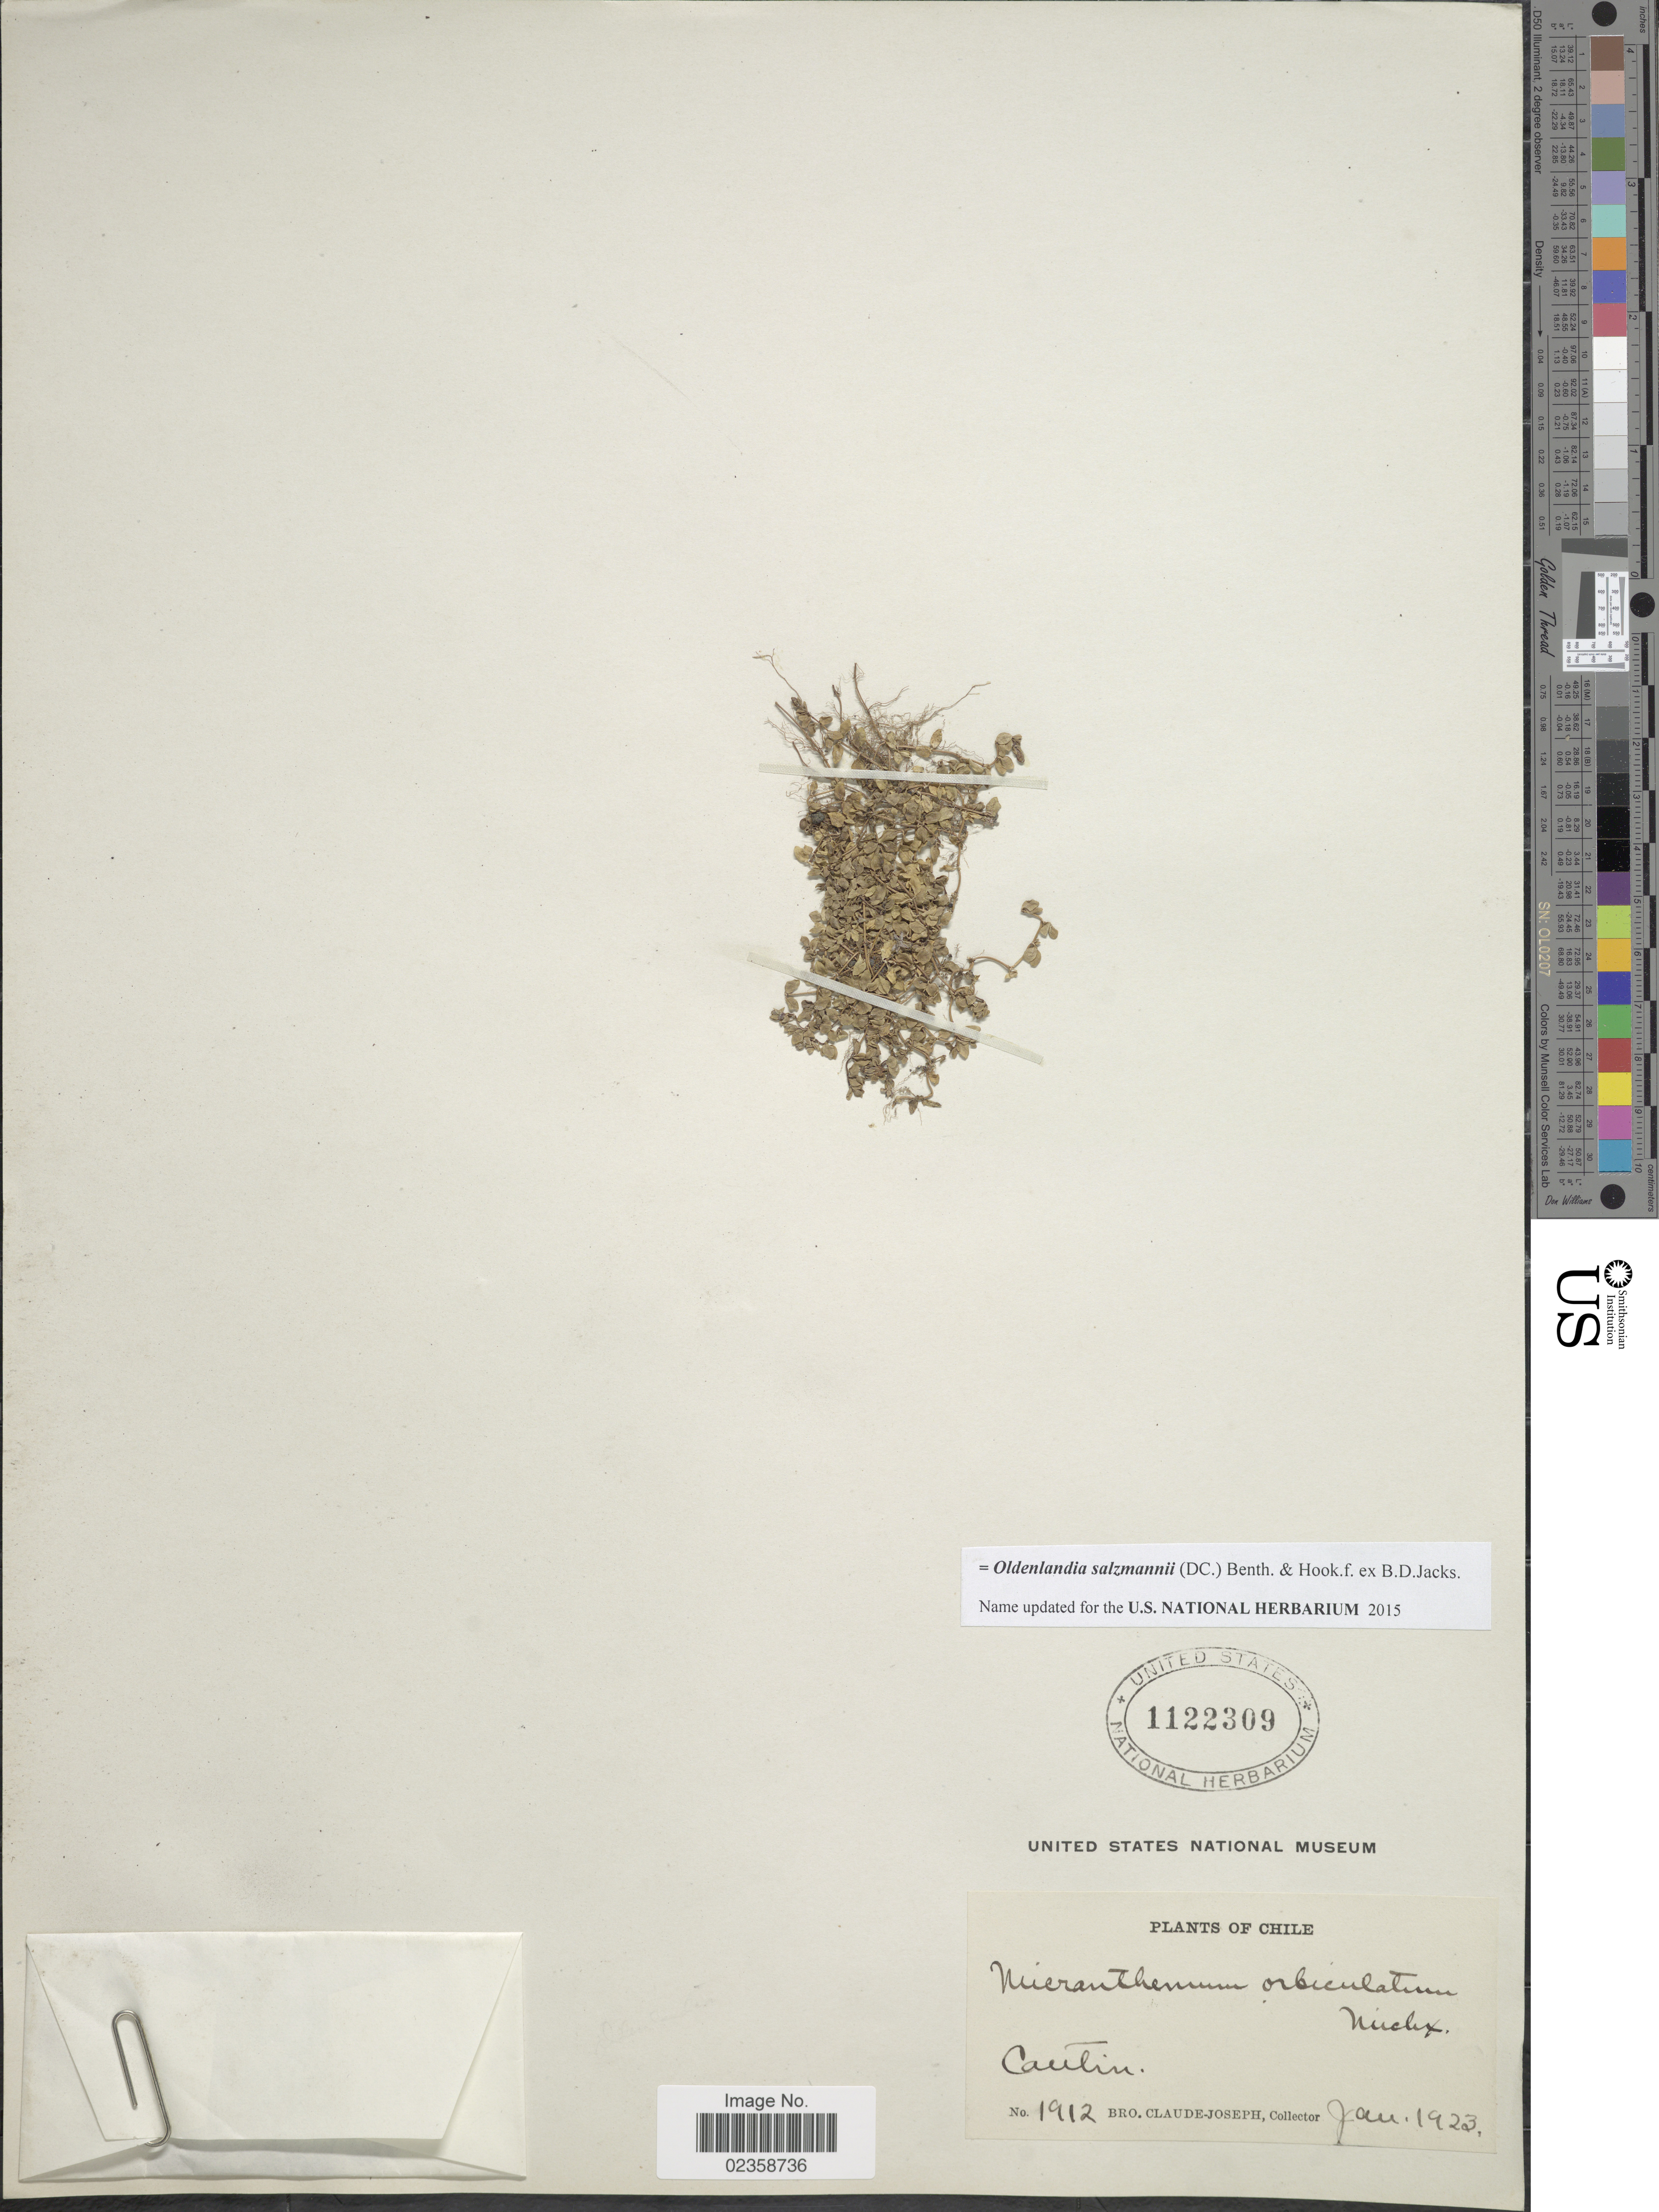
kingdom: Plantae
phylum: Tracheophyta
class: Magnoliopsida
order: Gentianales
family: Rubiaceae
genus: Oldenlandia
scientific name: Oldenlandia salzmannii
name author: (DC.) Benth. & Hook. f. ex B.D. Jacks.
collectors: Bro. Claude-Joseph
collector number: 1912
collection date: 1923-01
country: Chile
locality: Cautin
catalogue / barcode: US 1122309